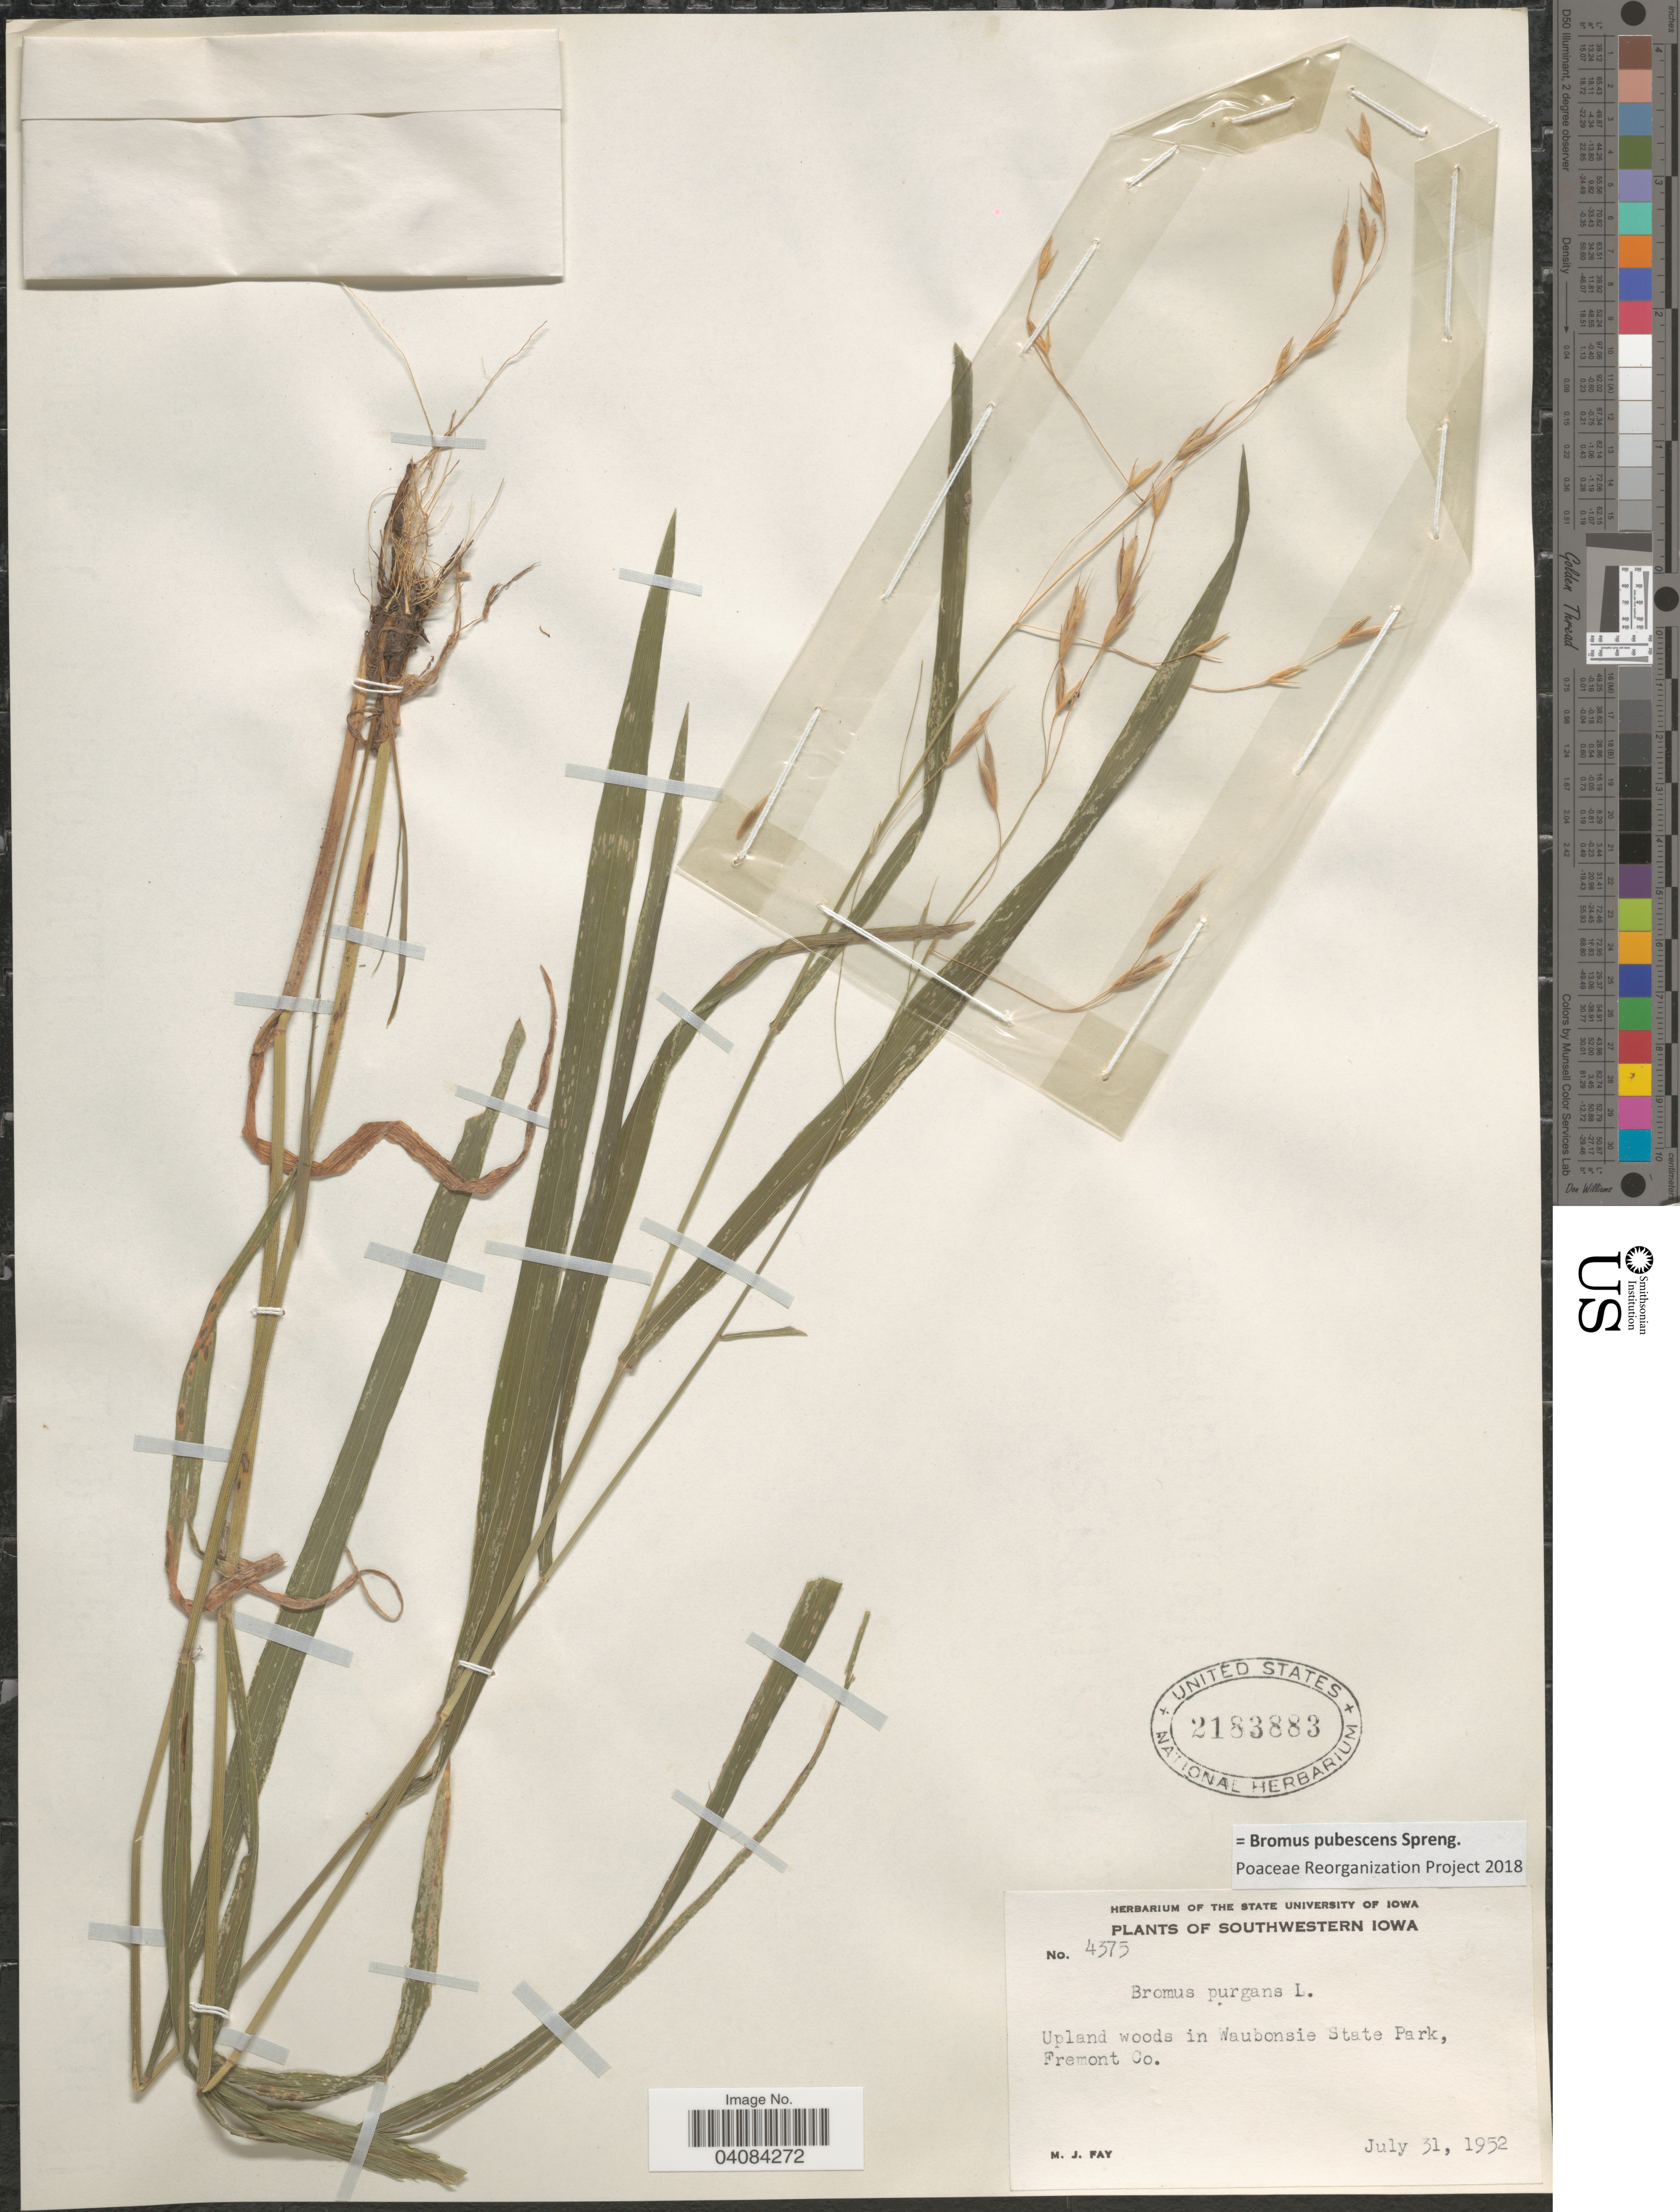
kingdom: Plantae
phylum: Tracheophyta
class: Liliopsida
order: Poales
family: Poaceae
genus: Bromus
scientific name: Bromus pubescens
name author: Muhl. ex Willd.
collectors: M. Fay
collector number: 4375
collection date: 1952-07-31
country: United States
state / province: Iowa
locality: Southwestern Iowa. Upland woods in Waubonsie State Park, Fremont Co.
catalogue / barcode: US 2183883